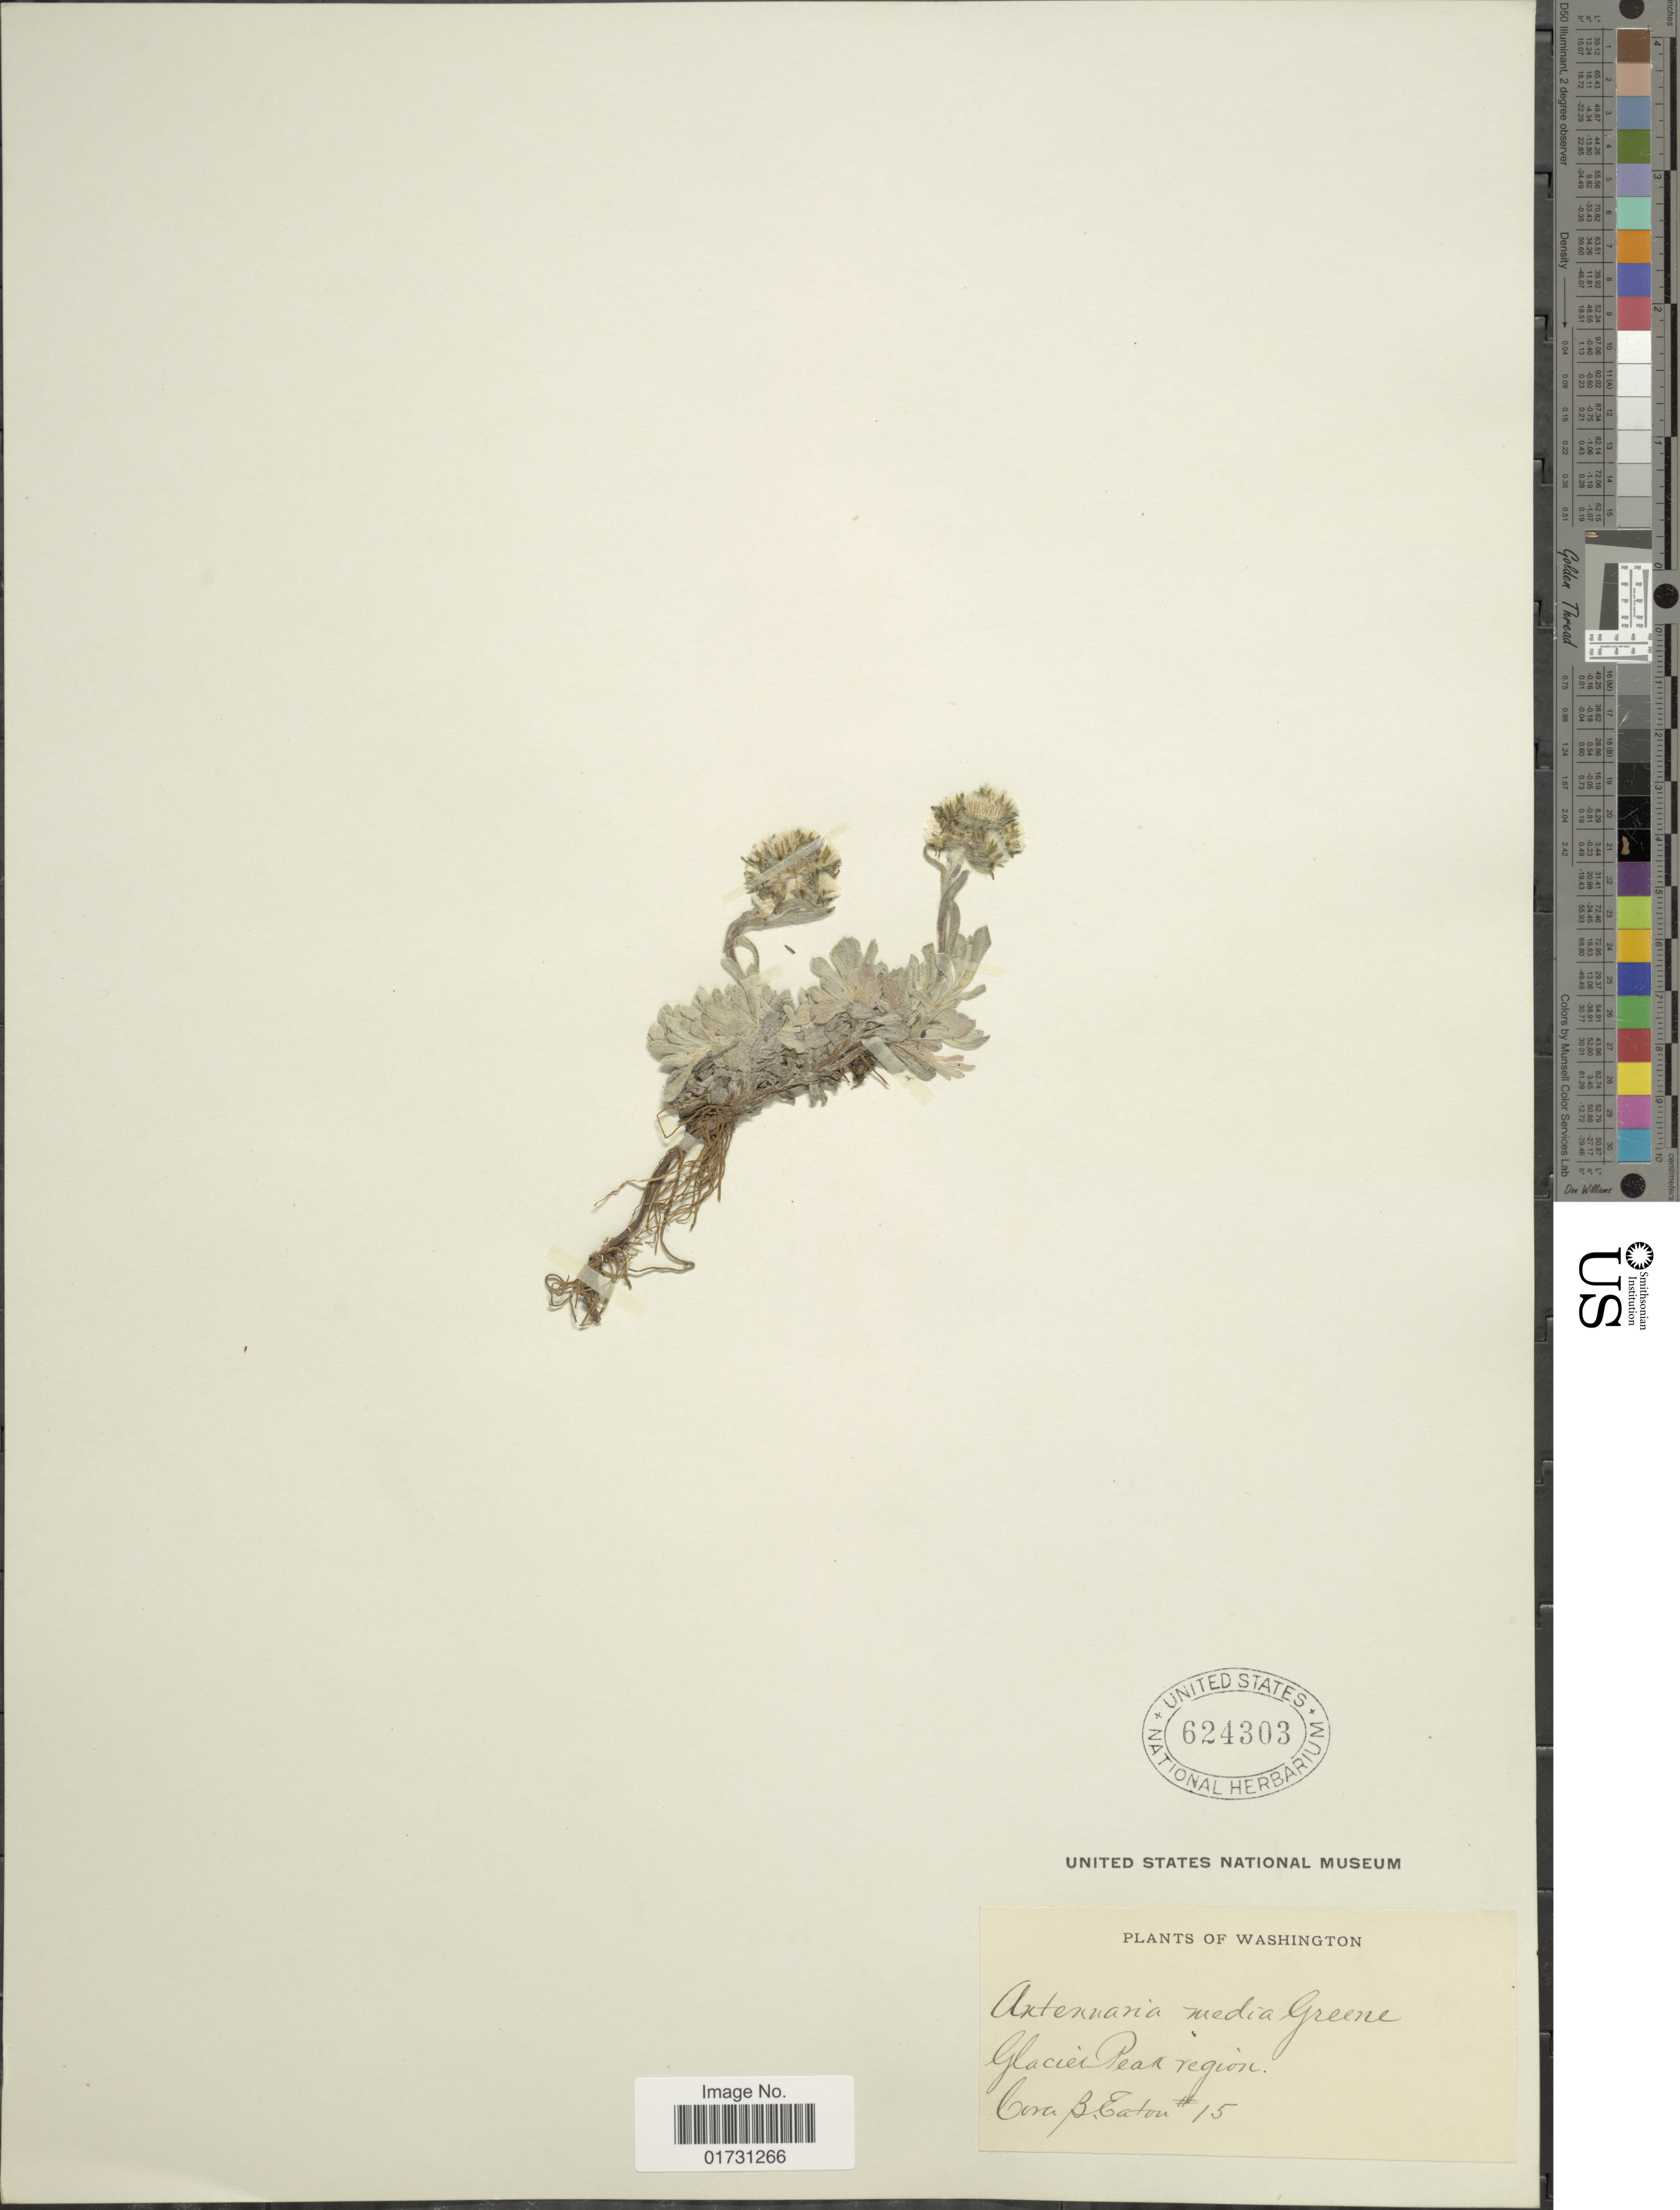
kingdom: Plantae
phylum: Tracheophyta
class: Magnoliopsida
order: Asterales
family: Asteraceae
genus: Antennaria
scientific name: Antennaria media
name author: Greene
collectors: C. Eaton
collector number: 15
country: United States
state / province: Washington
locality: Glacier Peak Region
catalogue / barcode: US 624303